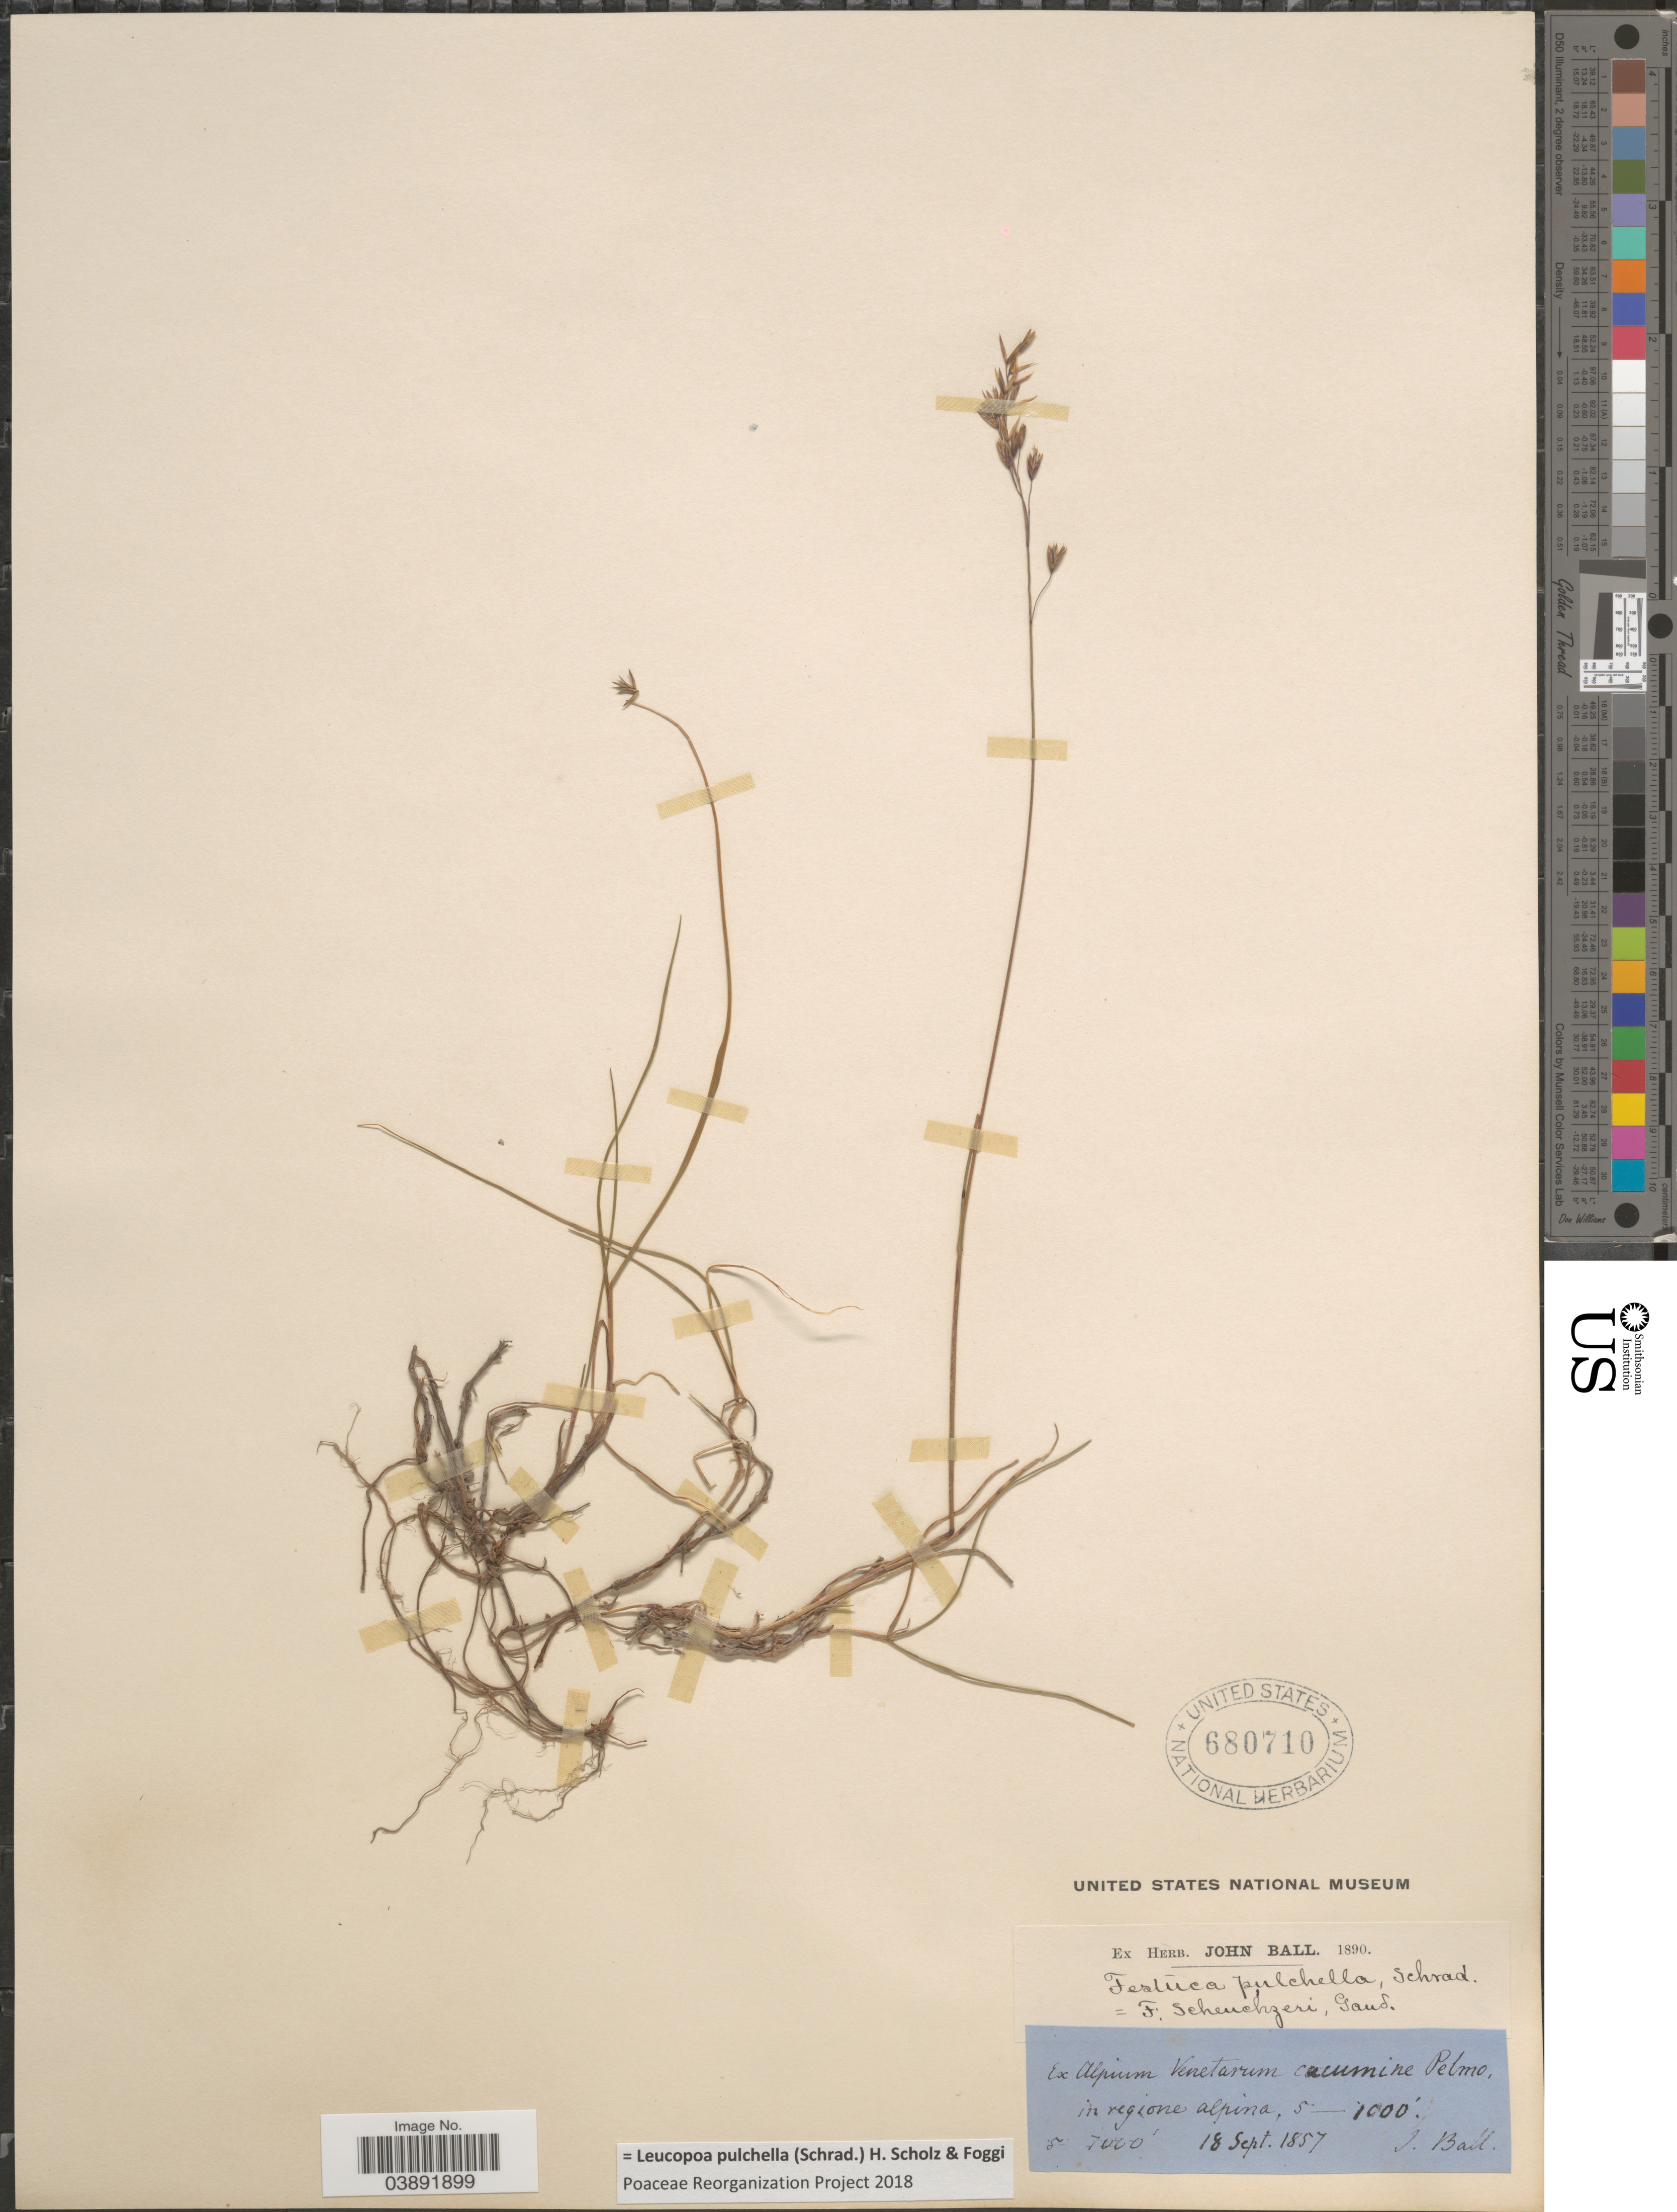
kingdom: Plantae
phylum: Tracheophyta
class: Liliopsida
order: Poales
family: Poaceae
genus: Leucopoa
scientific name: Leucopoa pulchella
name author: (Schrad.) H. Scholz & Foggi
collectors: J. Ball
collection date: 1857-09-18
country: Italy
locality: Ex Alpium Venetarum cacumine Pelmo, in regione Alpina.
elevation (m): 305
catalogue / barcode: US 680710